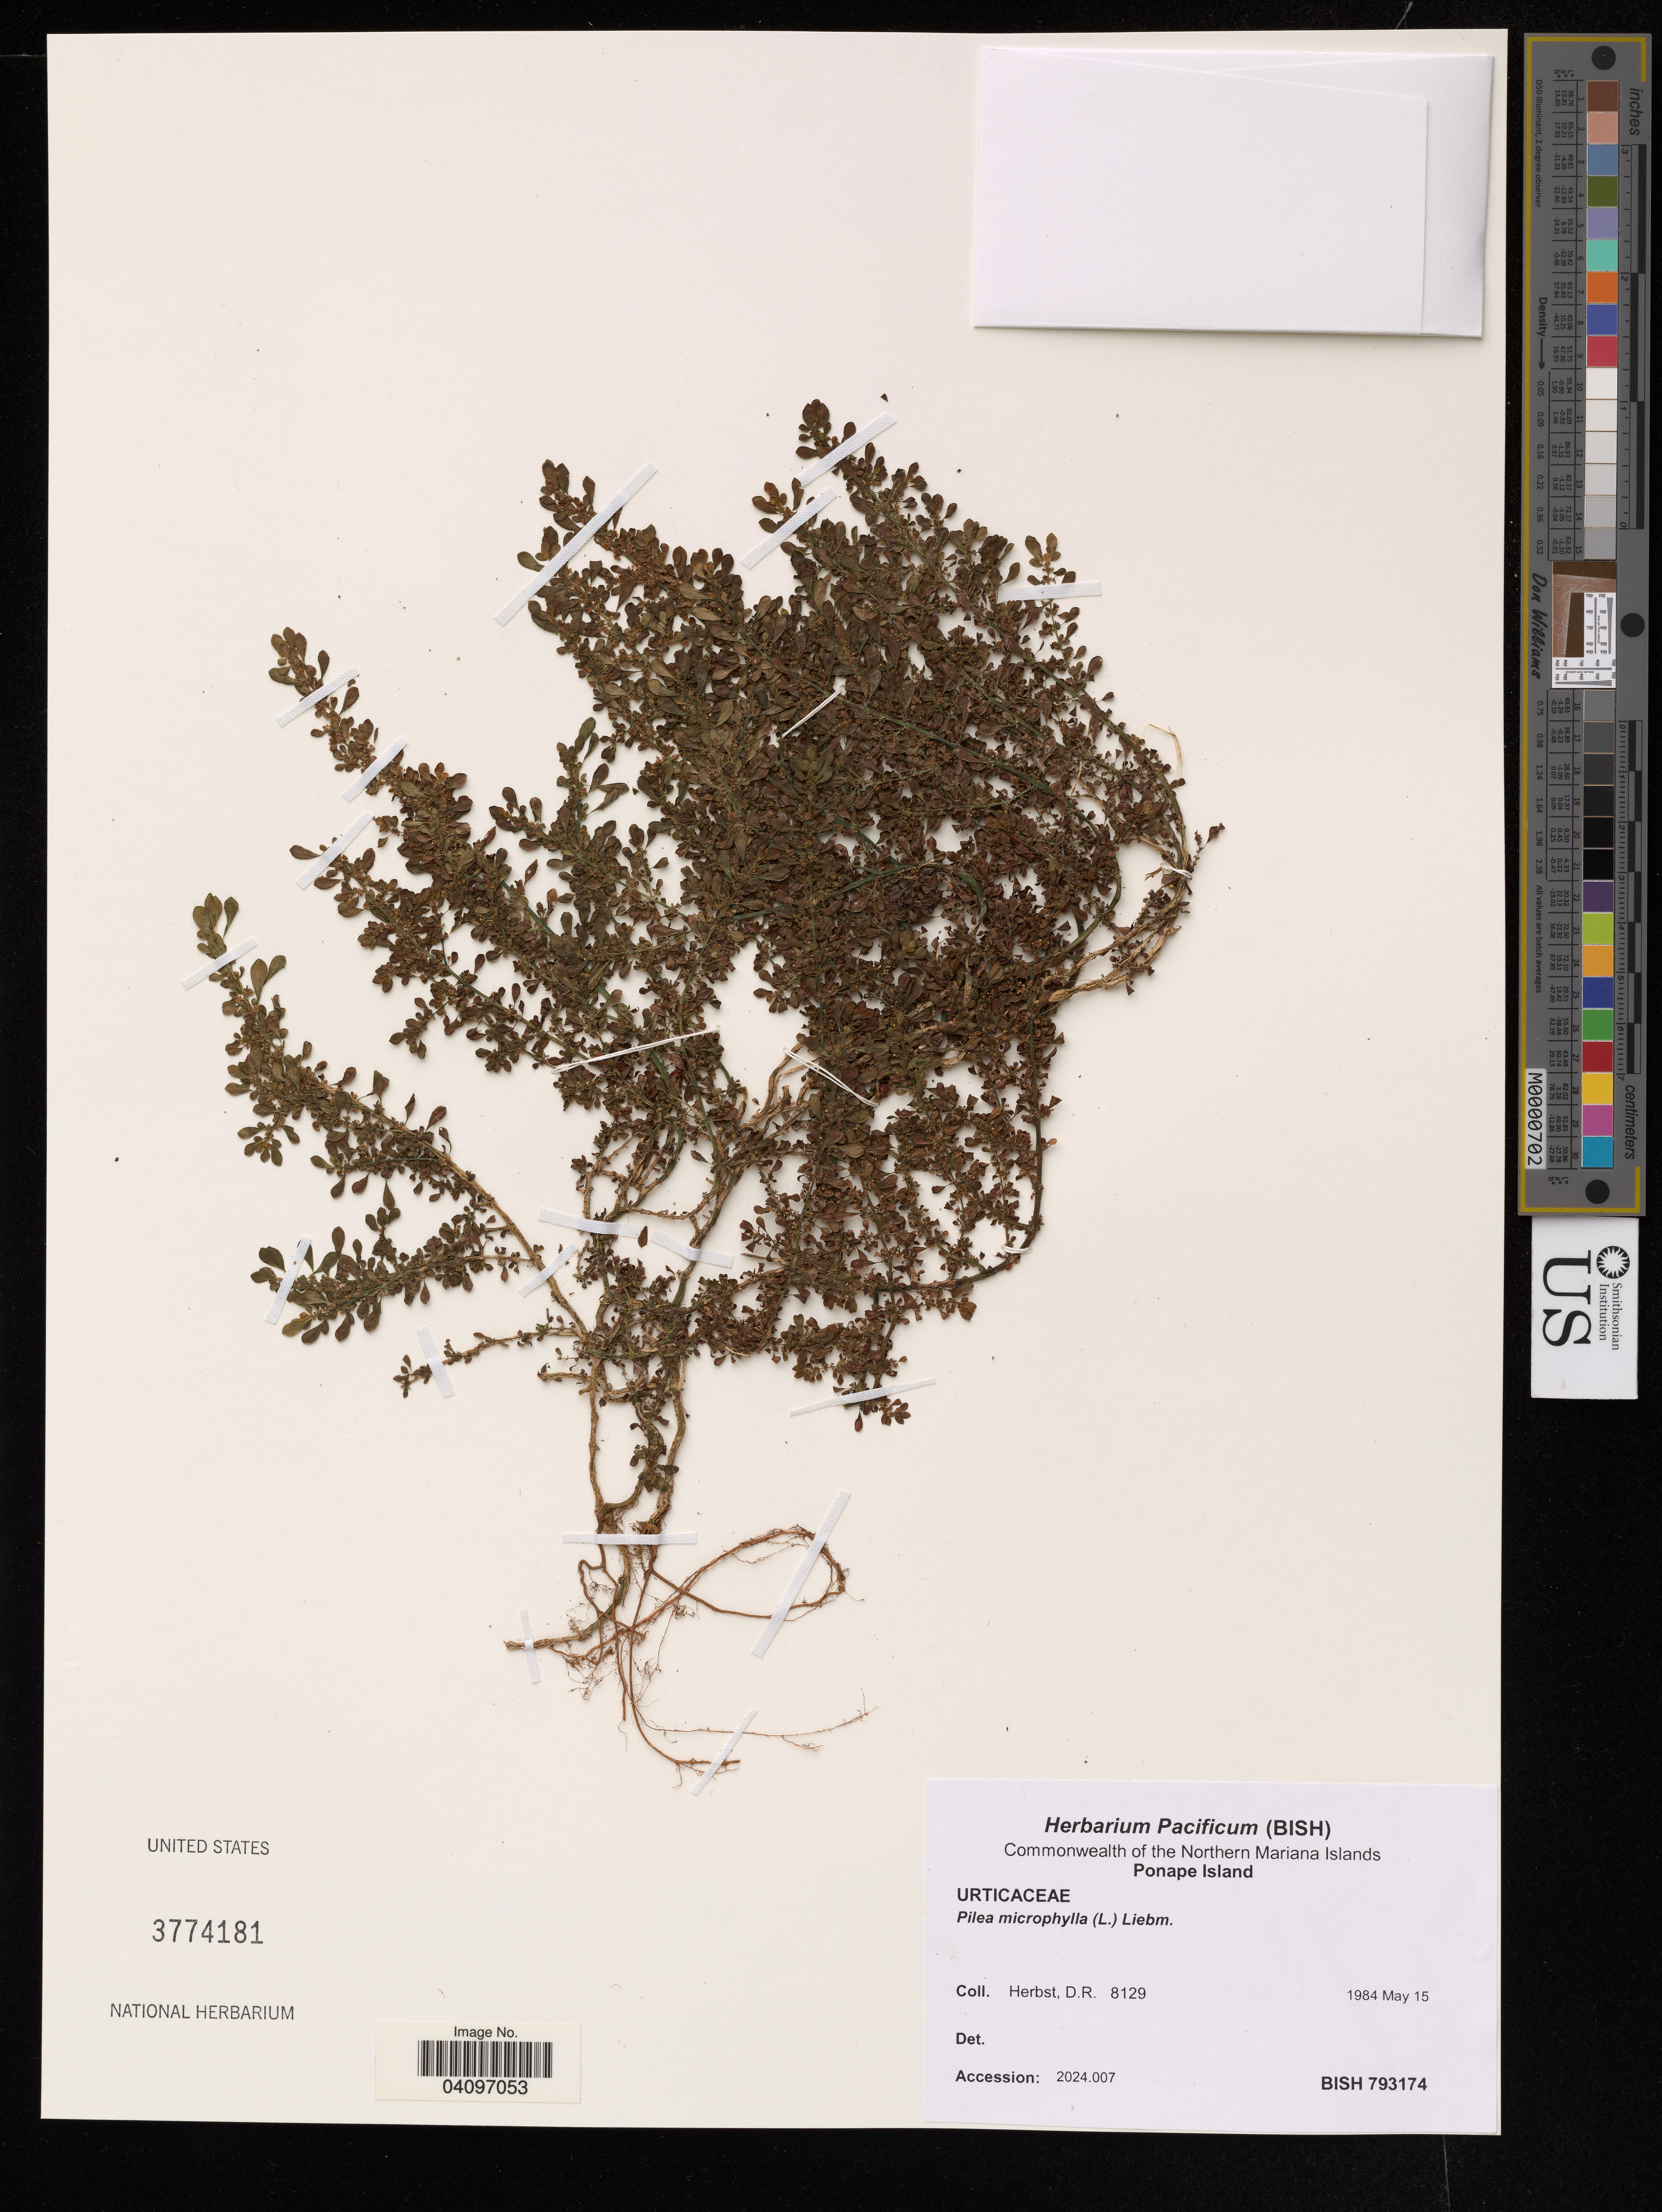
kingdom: Plantae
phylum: Tracheophyta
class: Magnoliopsida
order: Rosales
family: Urticaceae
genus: Pilea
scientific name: Pilea microphylla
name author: (L.) Liebm.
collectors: D. R. Herbst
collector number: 8129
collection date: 1984-05-15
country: Micronesia, Federated States of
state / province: Pohnpei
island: Pohnpei [Ponape]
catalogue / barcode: US 3774181